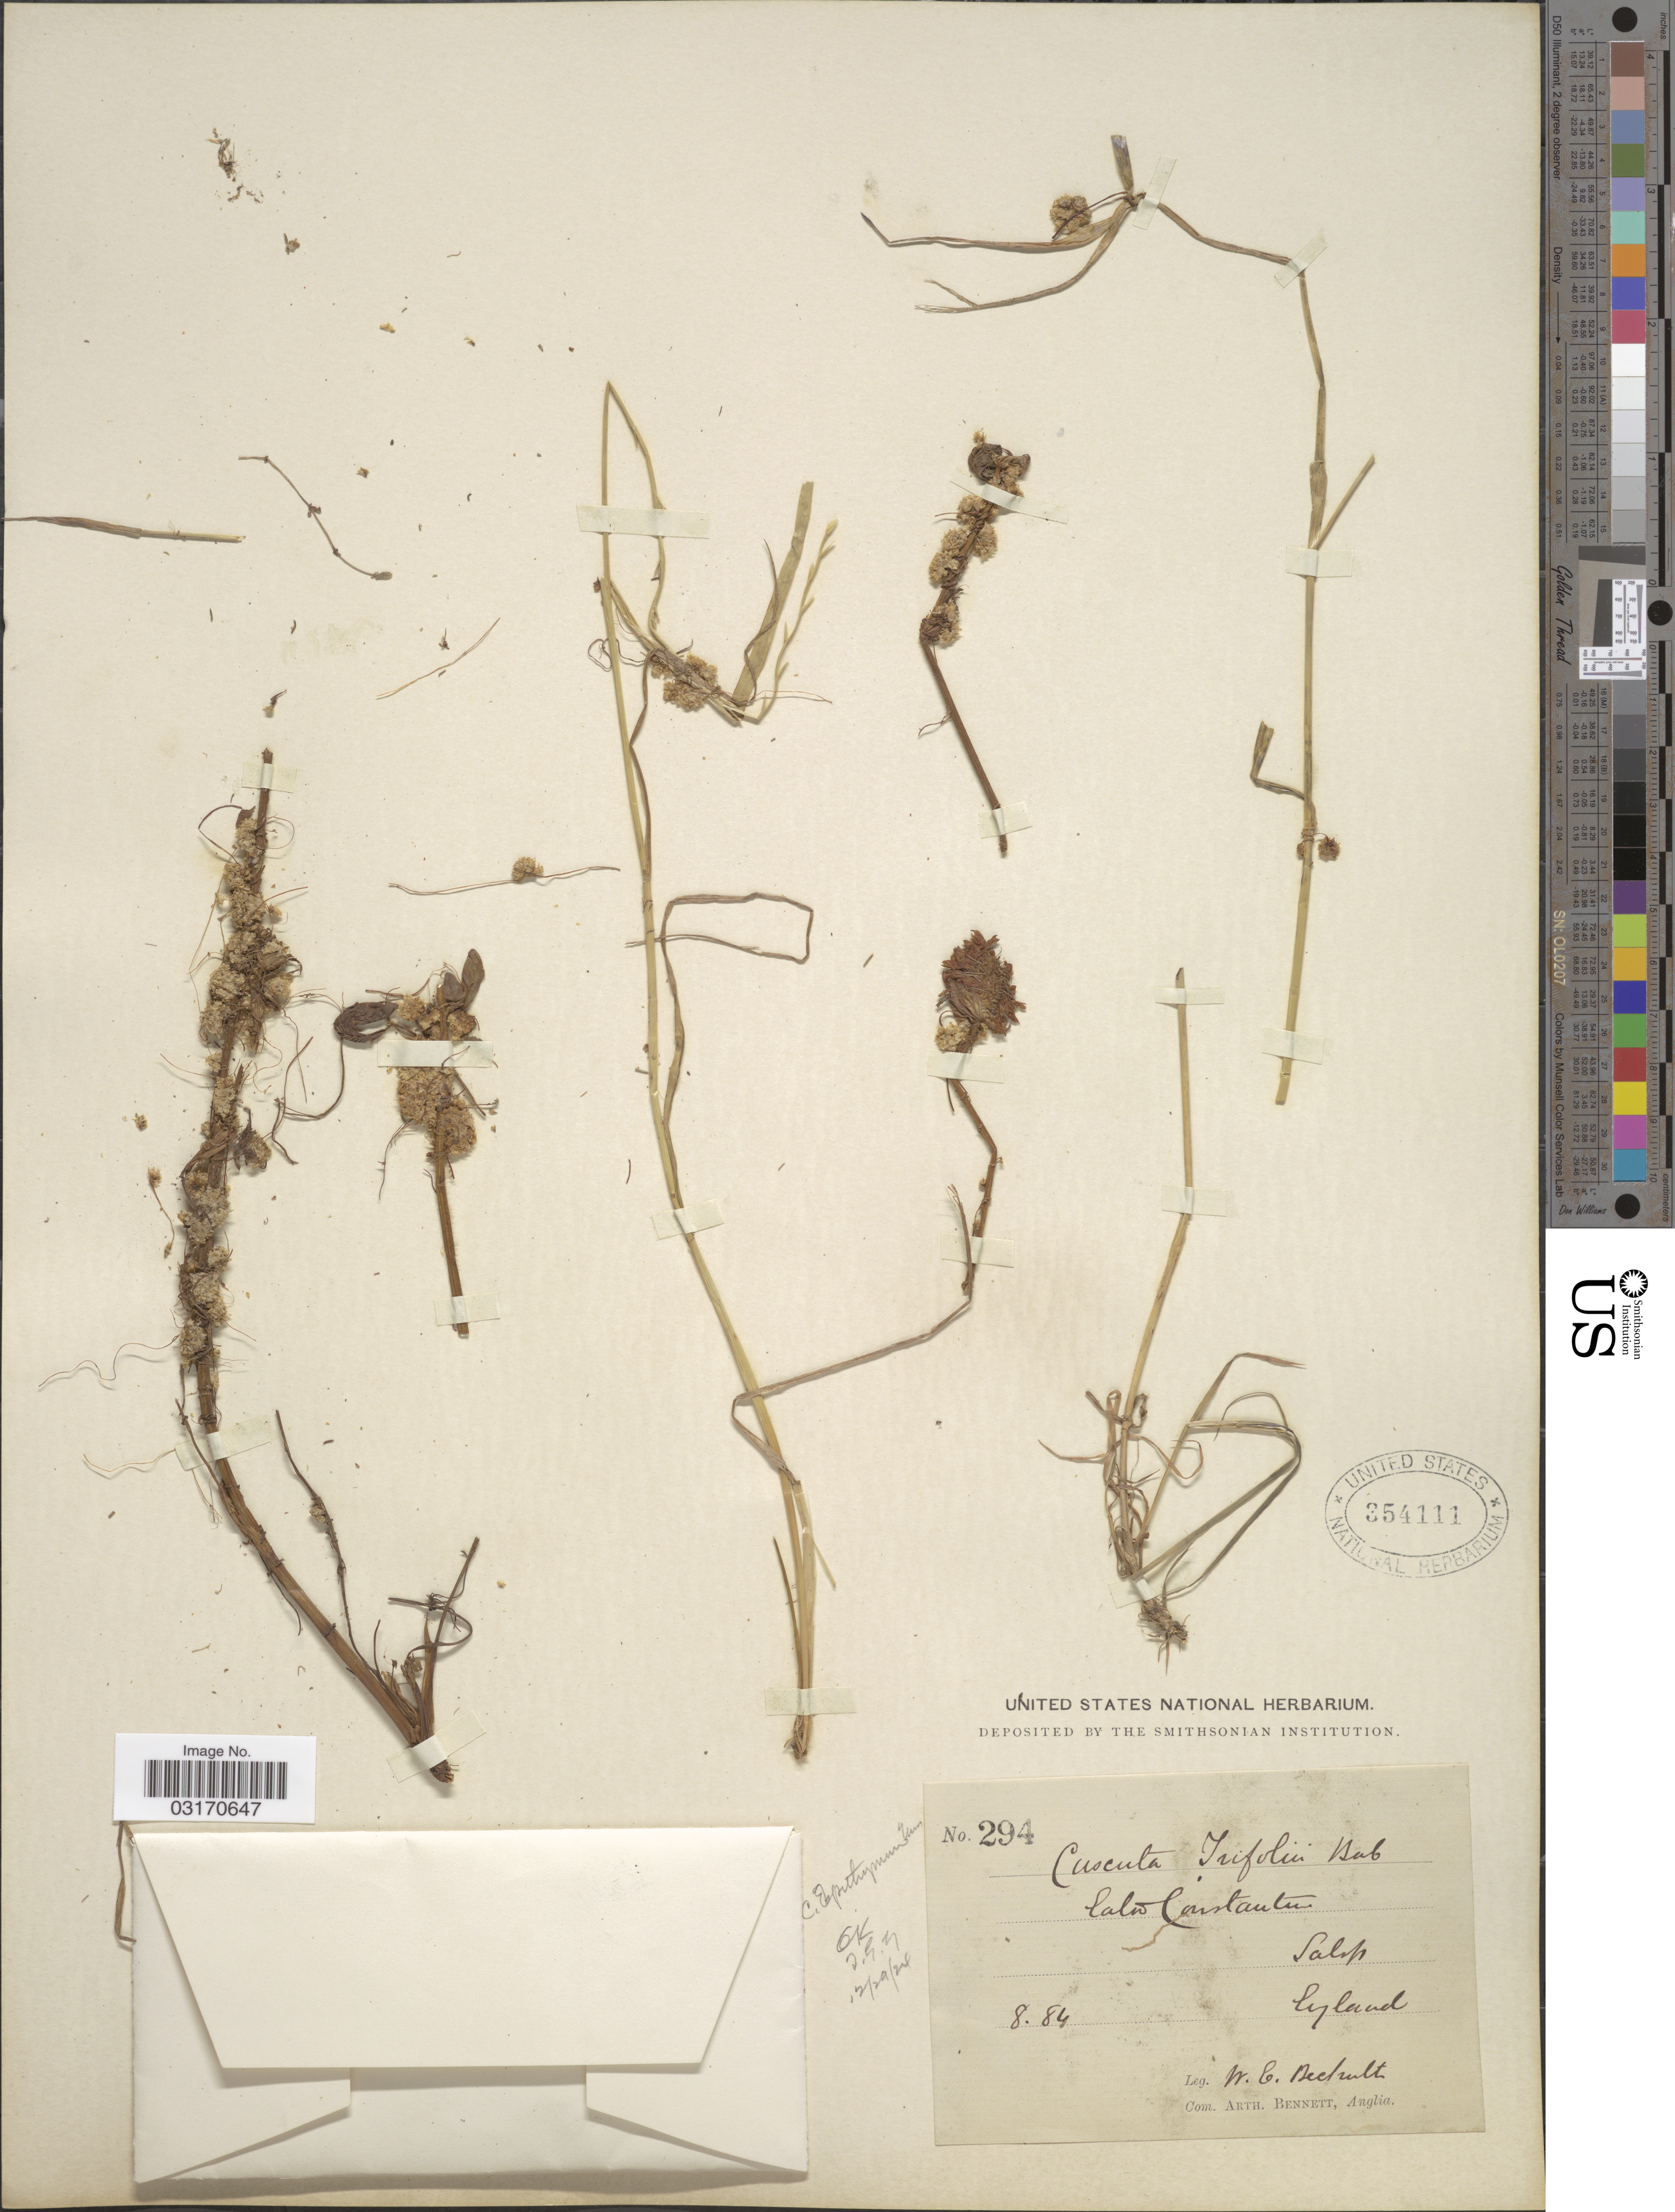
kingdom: Plantae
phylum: Tracheophyta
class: Magnoliopsida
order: Solanales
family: Convolvulaceae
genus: Cuscuta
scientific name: Cuscuta epithymum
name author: Murray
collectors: W. Rechilt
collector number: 294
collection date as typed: Transcribed d/m/y: /8/84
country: United Kingdom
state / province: England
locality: Calc. Constantine. [unsure placement] Salsp.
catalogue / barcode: US 354111